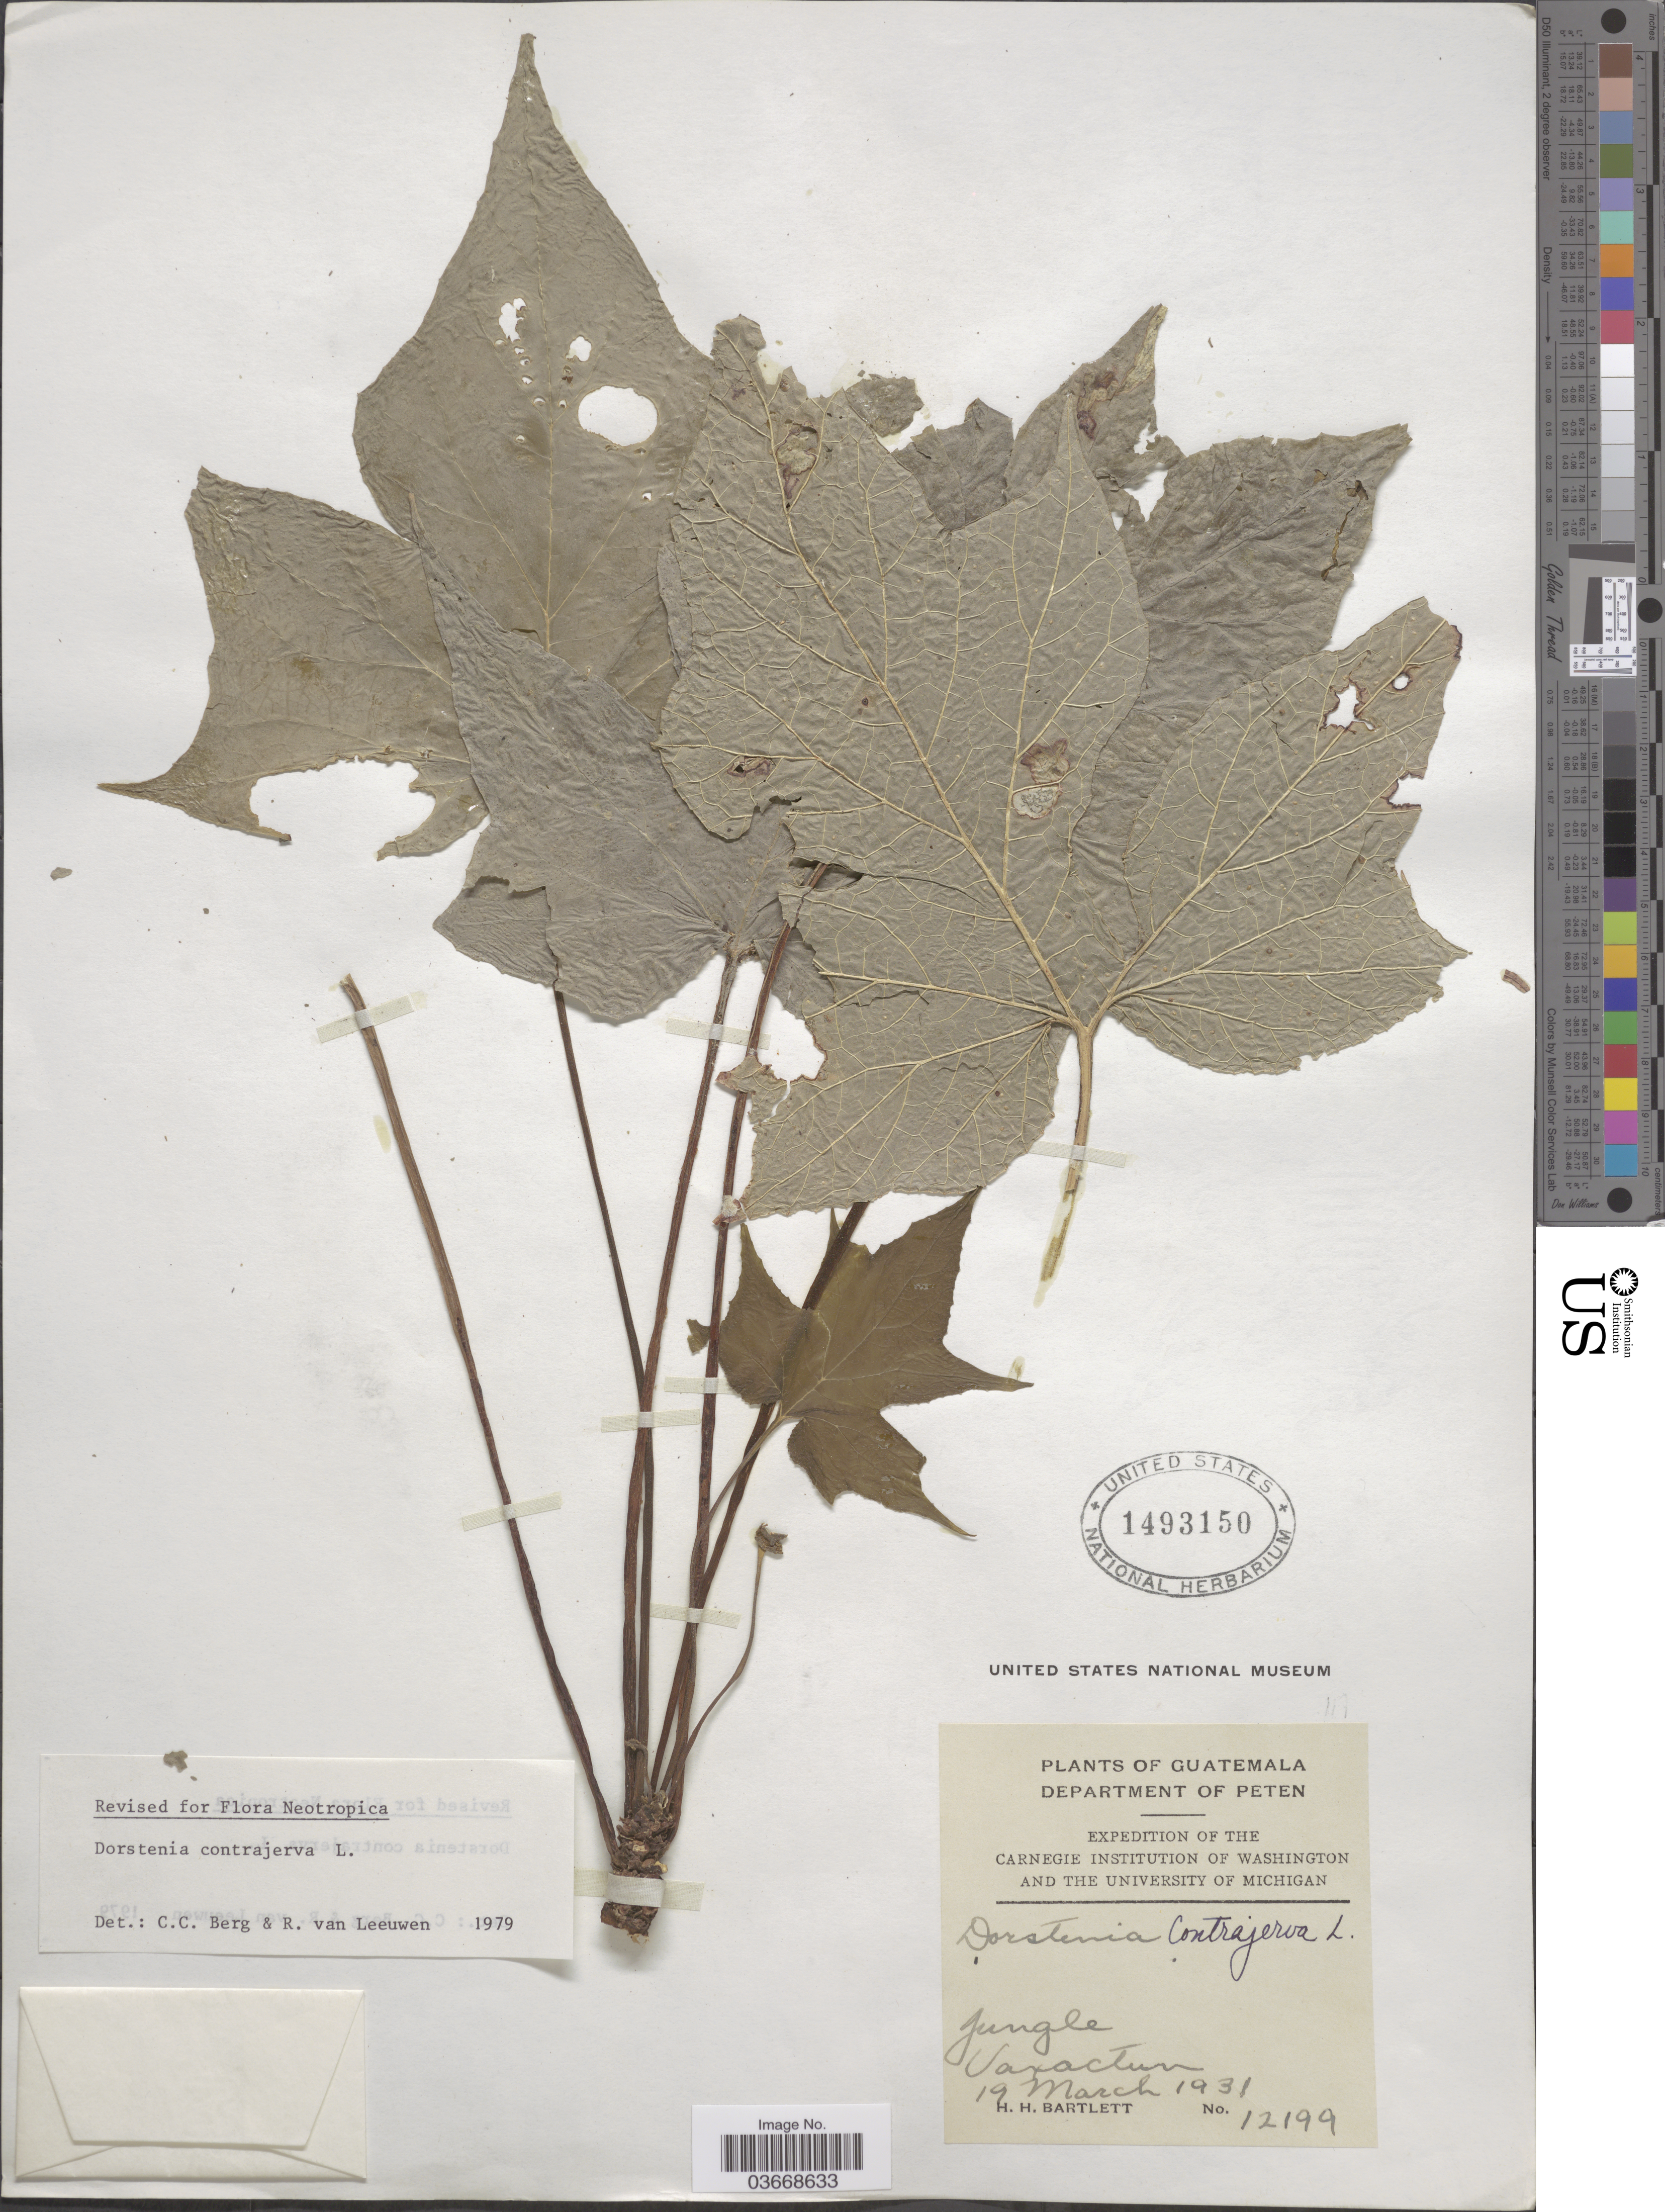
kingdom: Plantae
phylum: Tracheophyta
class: Magnoliopsida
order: Rosales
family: Moraceae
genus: Dorstenia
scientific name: Dorstenia contrajerva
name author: L.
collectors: H. H. Bartlett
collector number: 12199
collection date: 1931-03-19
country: Guatemala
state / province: El Peten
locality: Department of Peten. Jungle. Uaxactun.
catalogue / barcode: US 1493150